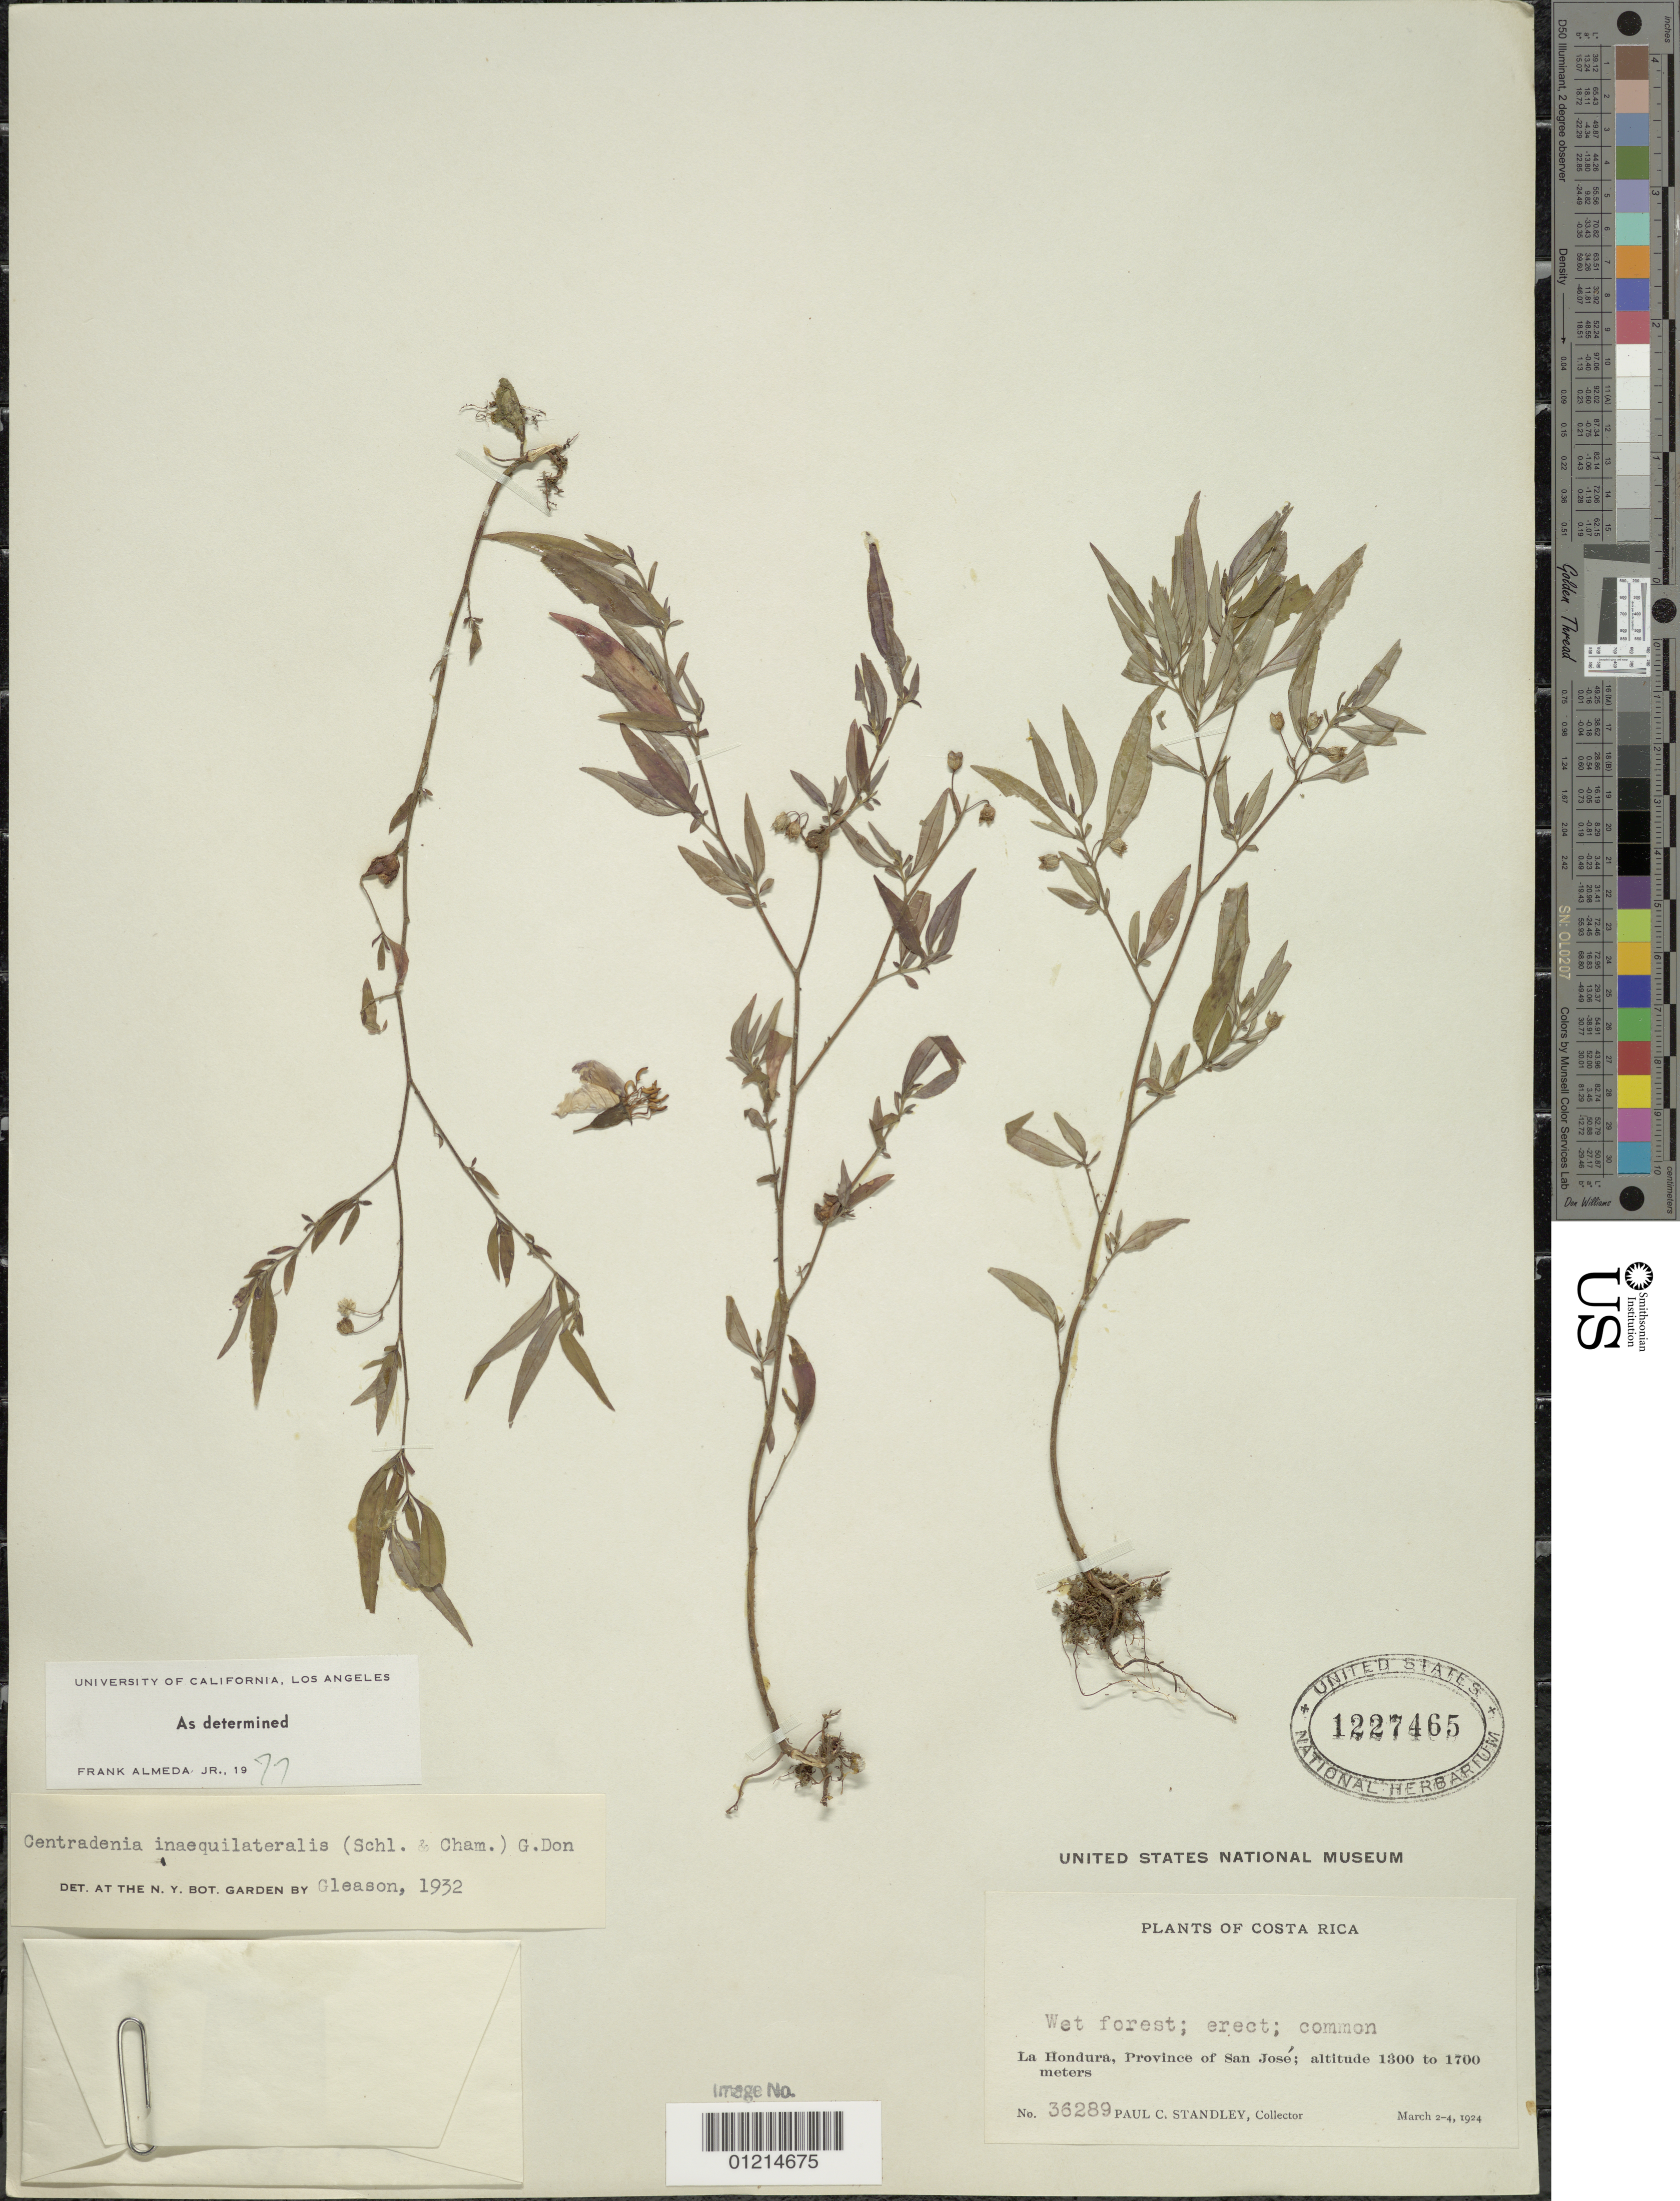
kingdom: Plantae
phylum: Tracheophyta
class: Magnoliopsida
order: Myrtales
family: Melastomataceae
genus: Centradenia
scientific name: Centradenia inaequilateralis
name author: (Gleason) G. Don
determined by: Gleason, --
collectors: P. C. Standley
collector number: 36289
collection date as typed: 2-4 Mar 1924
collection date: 1924-03-02/1924-03-04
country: Costa Rica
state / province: San José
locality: La Hondura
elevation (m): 1300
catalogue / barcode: US 1227465